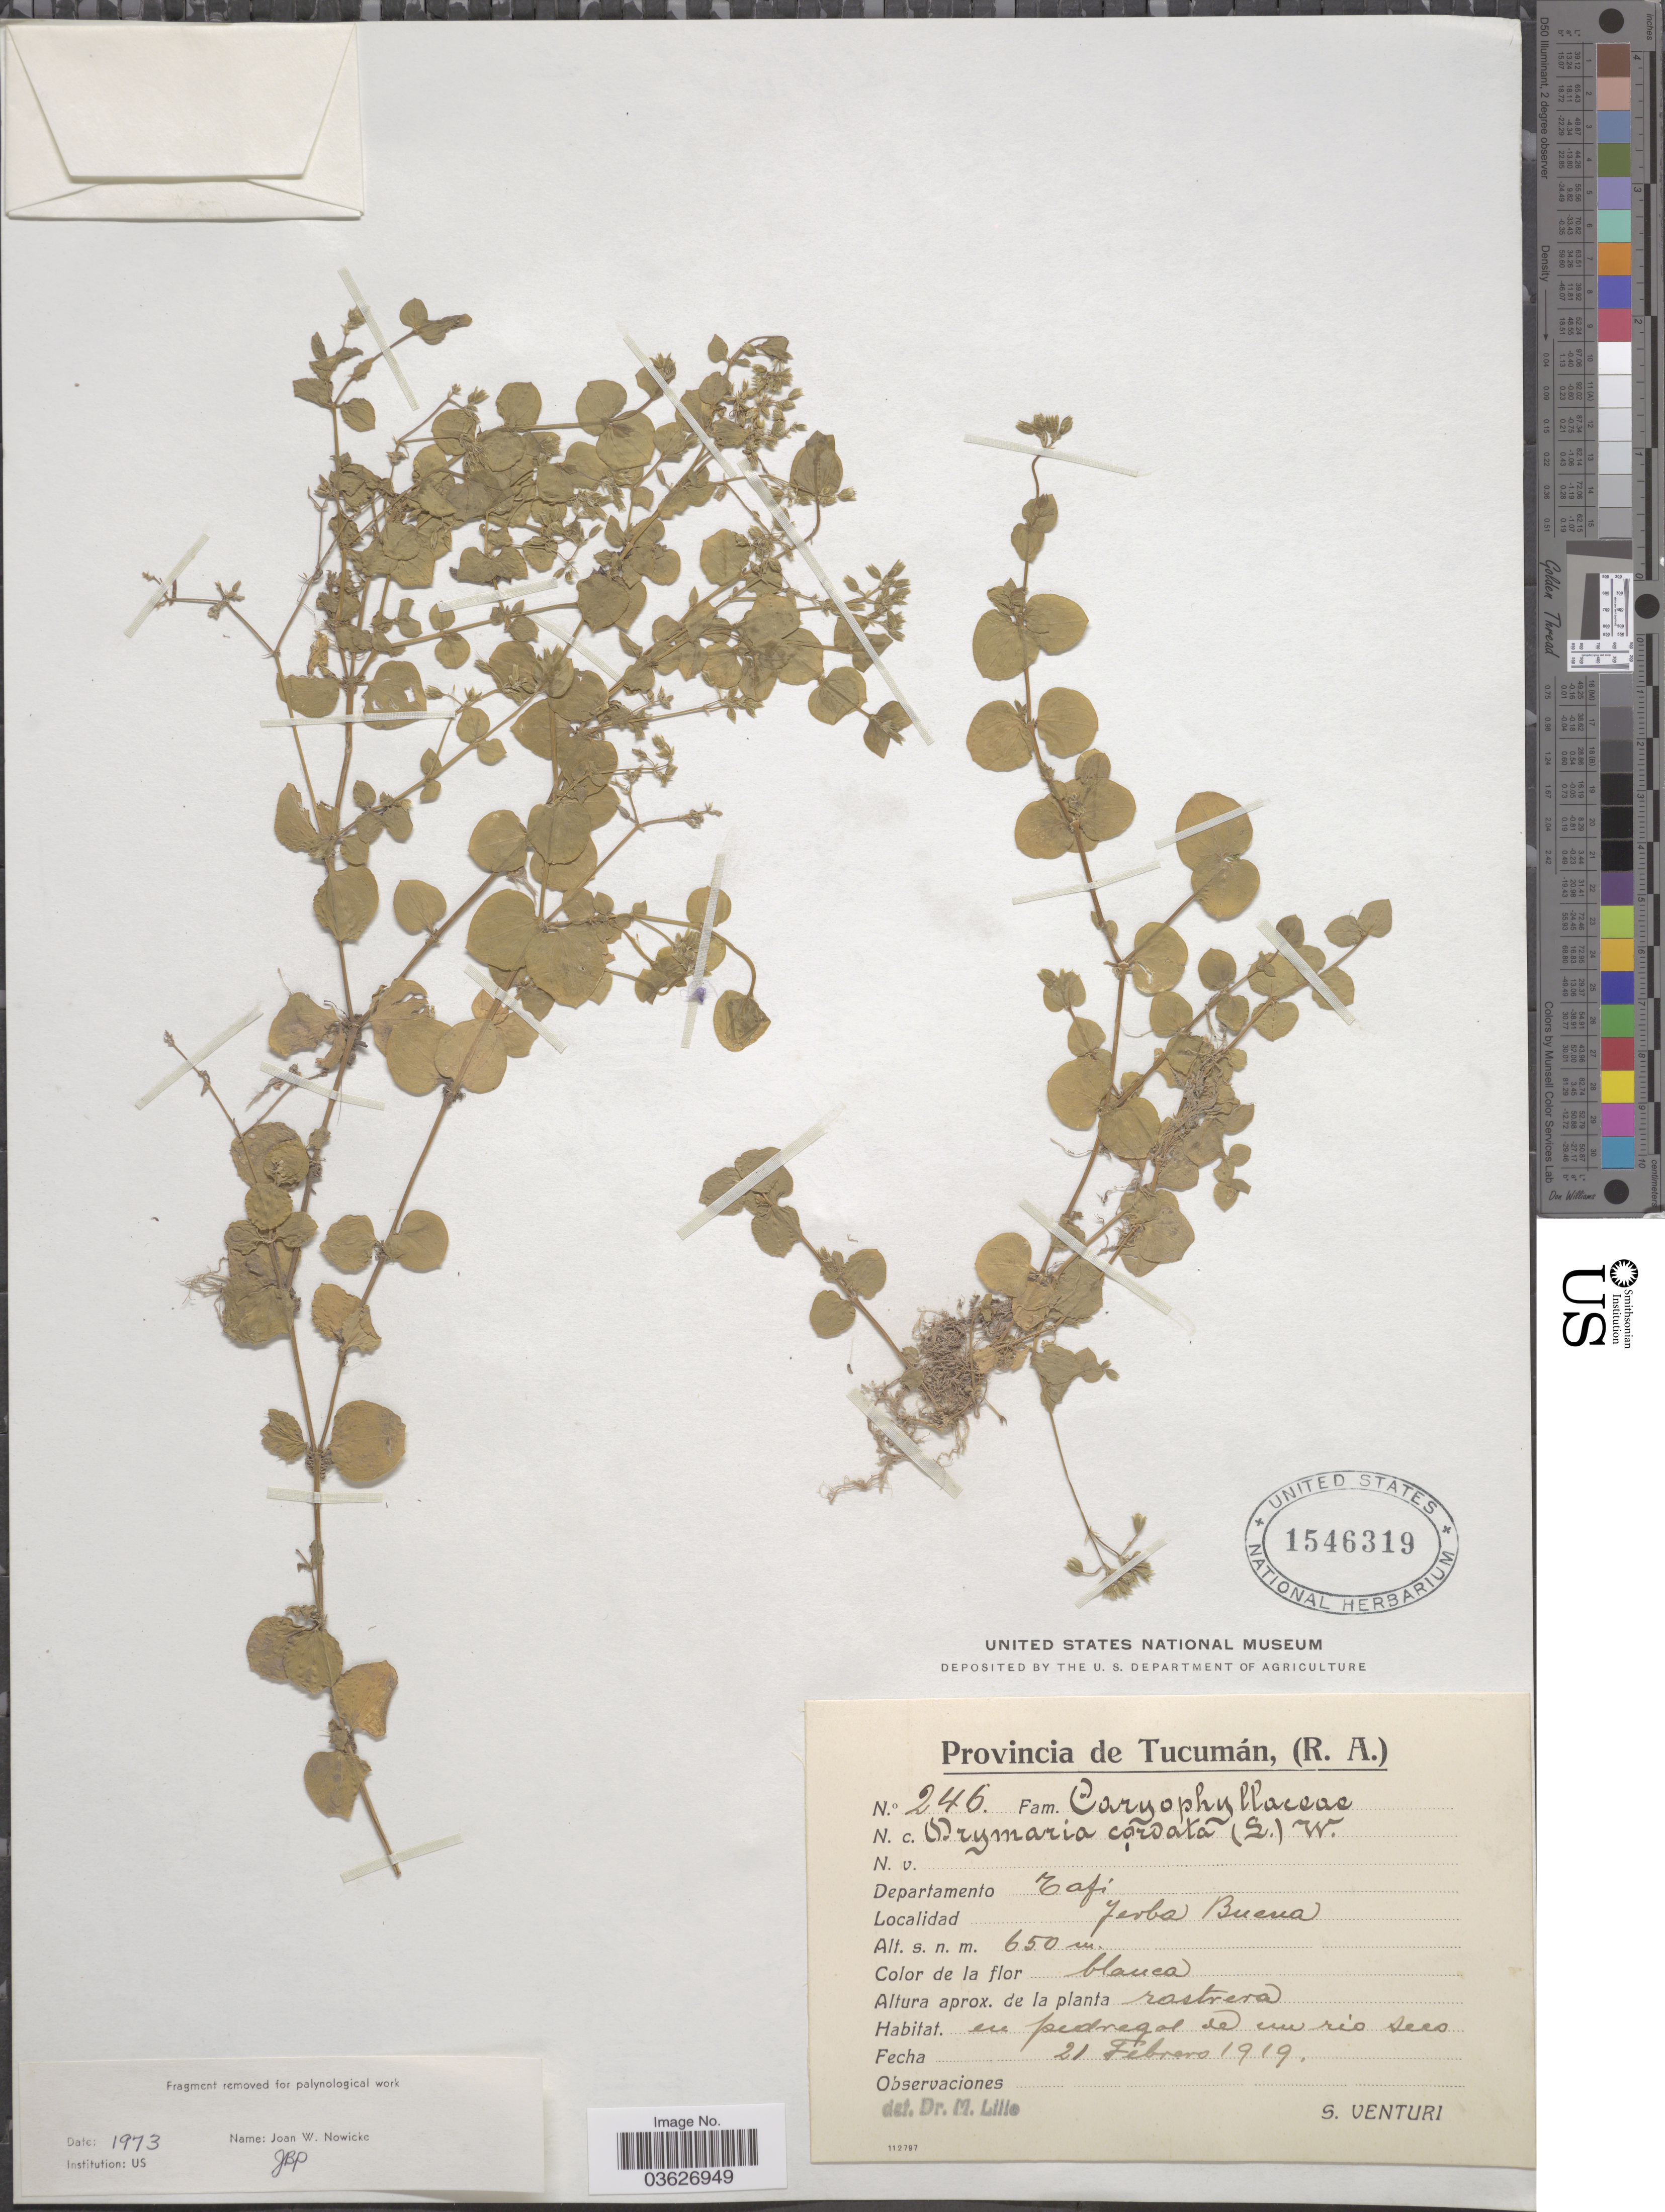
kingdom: Plantae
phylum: Tracheophyta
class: Magnoliopsida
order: Caryophyllales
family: Caryophyllaceae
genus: Drymaria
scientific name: Drymaria cordata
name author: (L.) Willd. ex Schult.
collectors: S. Venturi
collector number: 246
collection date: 1919-02-21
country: Argentina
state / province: Tucuman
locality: Departamento Tafi. Yerba Buena.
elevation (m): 650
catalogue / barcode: US 1546319